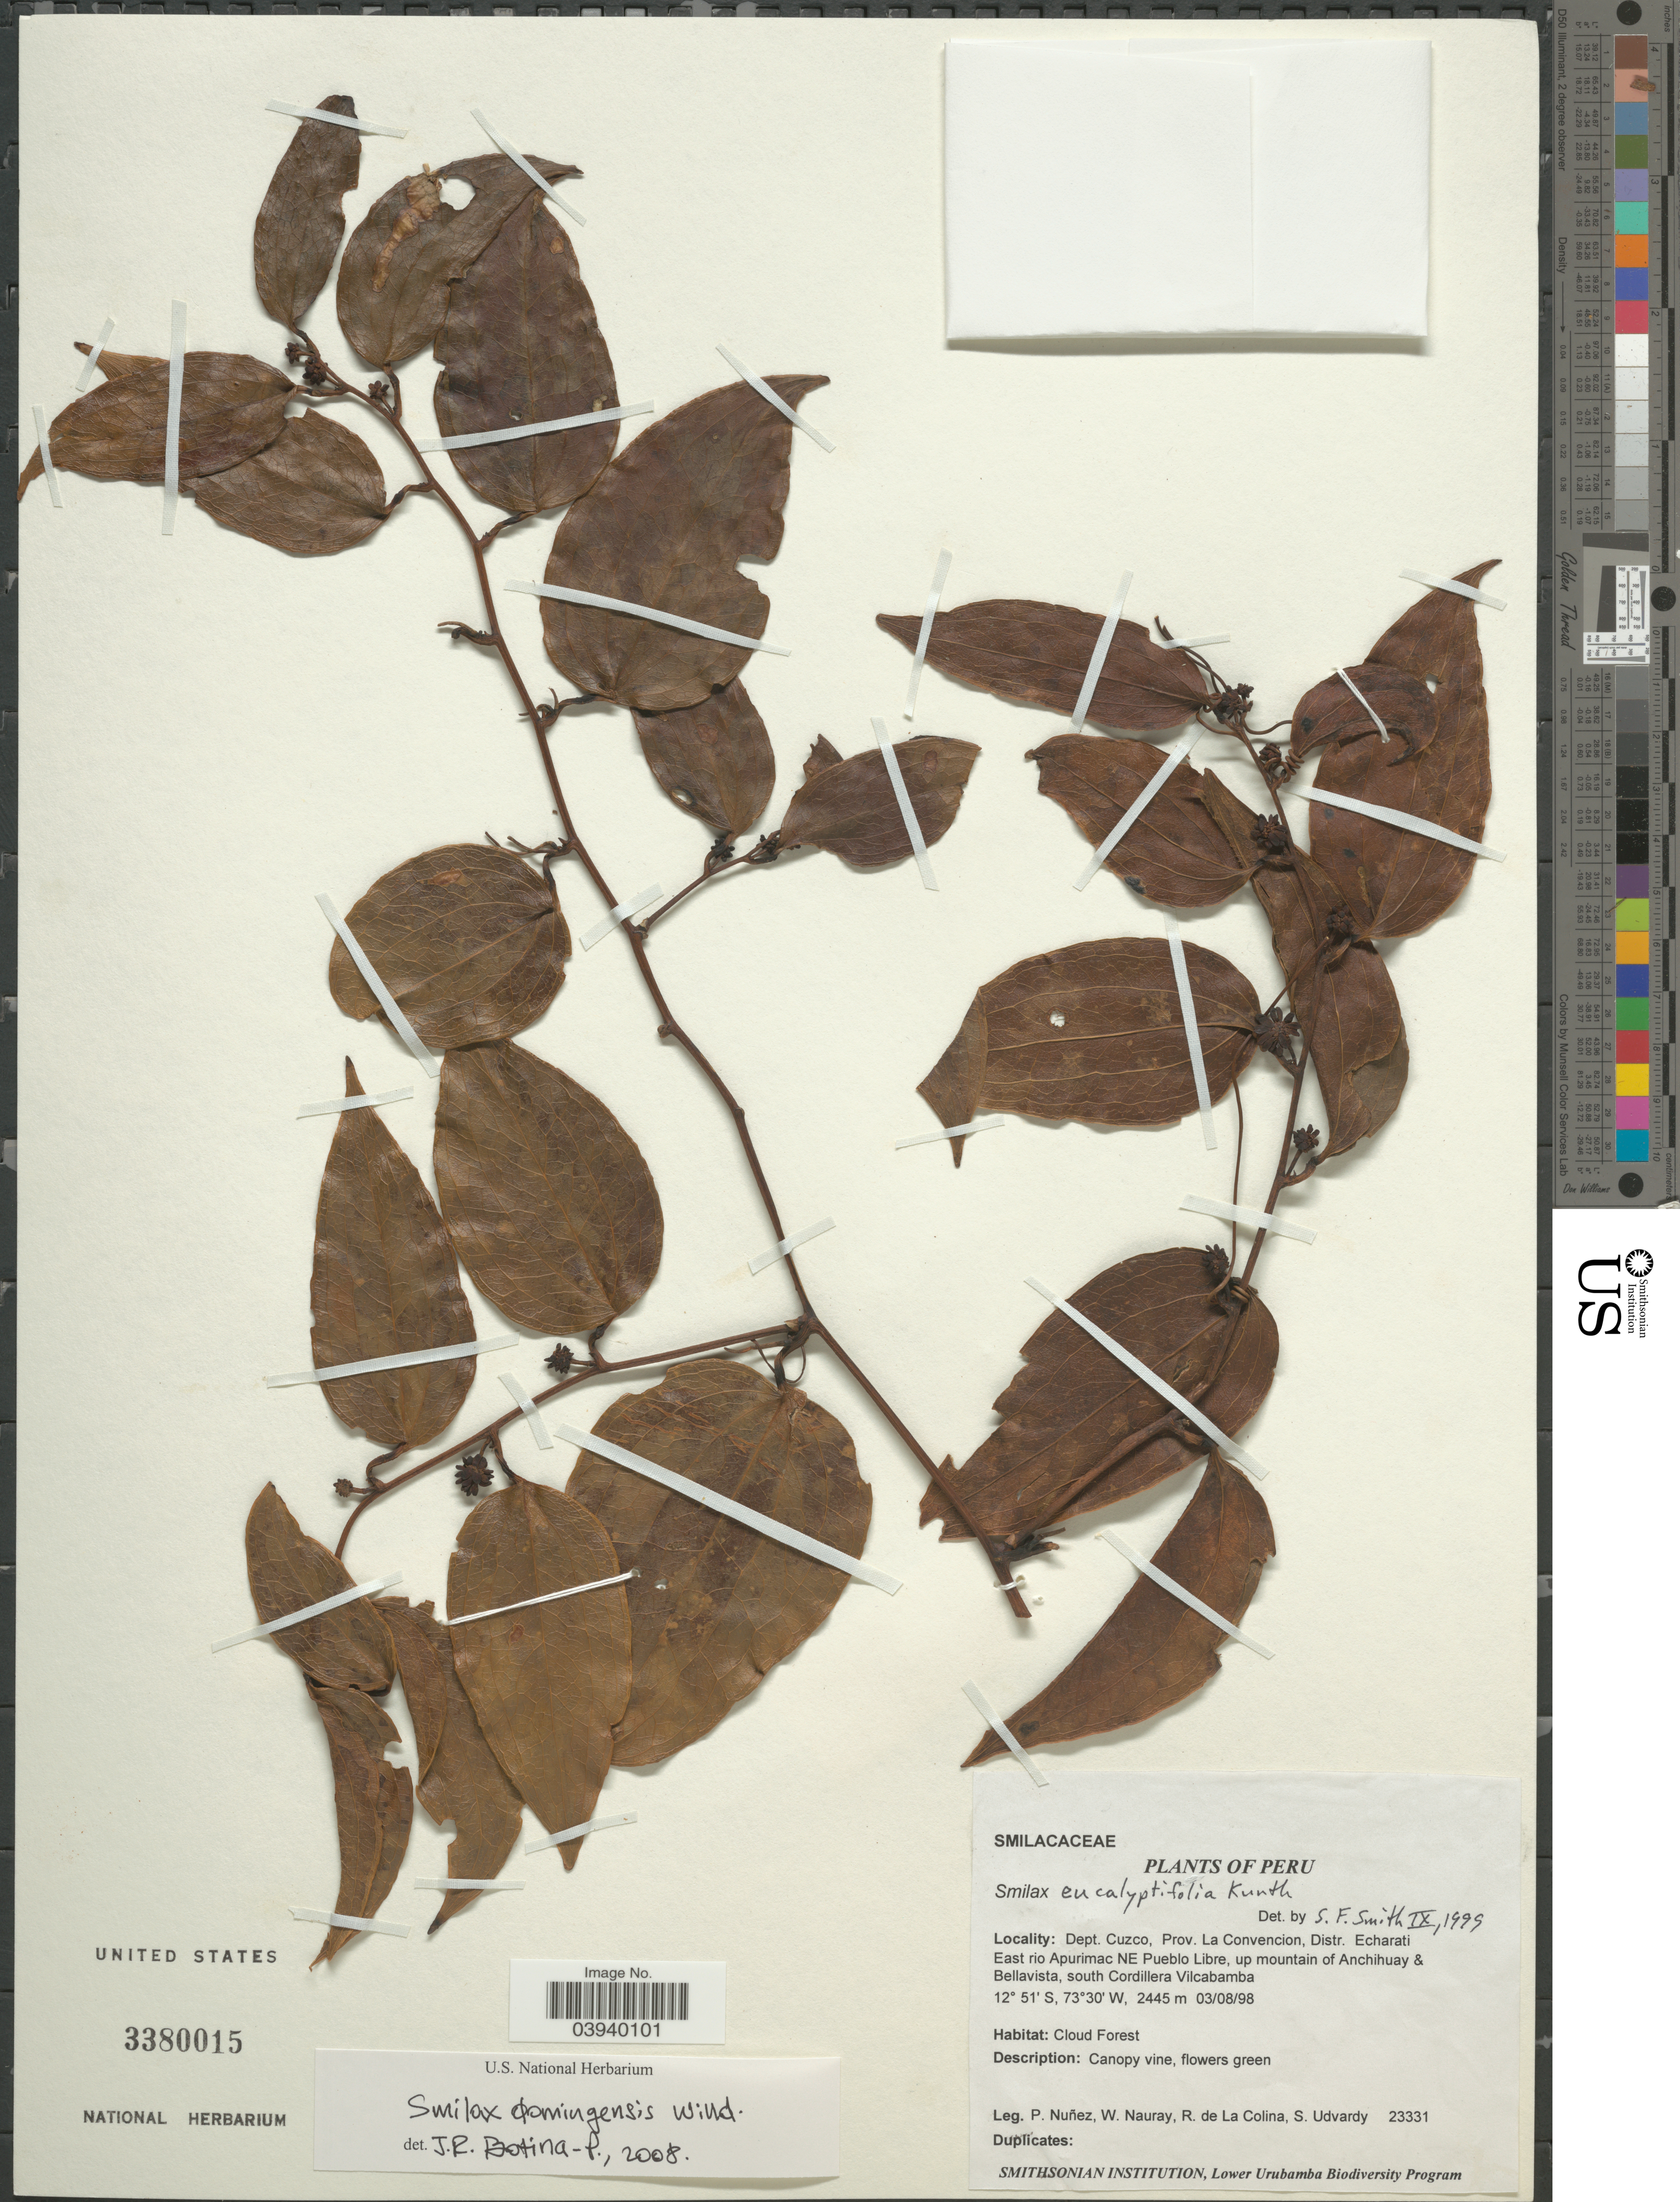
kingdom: Plantae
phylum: Tracheophyta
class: Liliopsida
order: Liliales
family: Smilacaceae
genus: Smilax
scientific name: Smilax domingensis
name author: Willd.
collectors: P. Nuñez V., W. Nauray, R. de La Colina & S. Udvardy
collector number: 23331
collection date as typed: Transcribed d/m/y: 3/8/98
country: Peru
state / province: Cusco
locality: Dept. Cuzco, Prov. La Convencion, Distr. Echarati East rio Apurimac NE Pueblo Libre, up mountain of Anchihuay & Bellavista, south Cordillera Vilcabamba.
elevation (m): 2445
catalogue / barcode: US 3380015